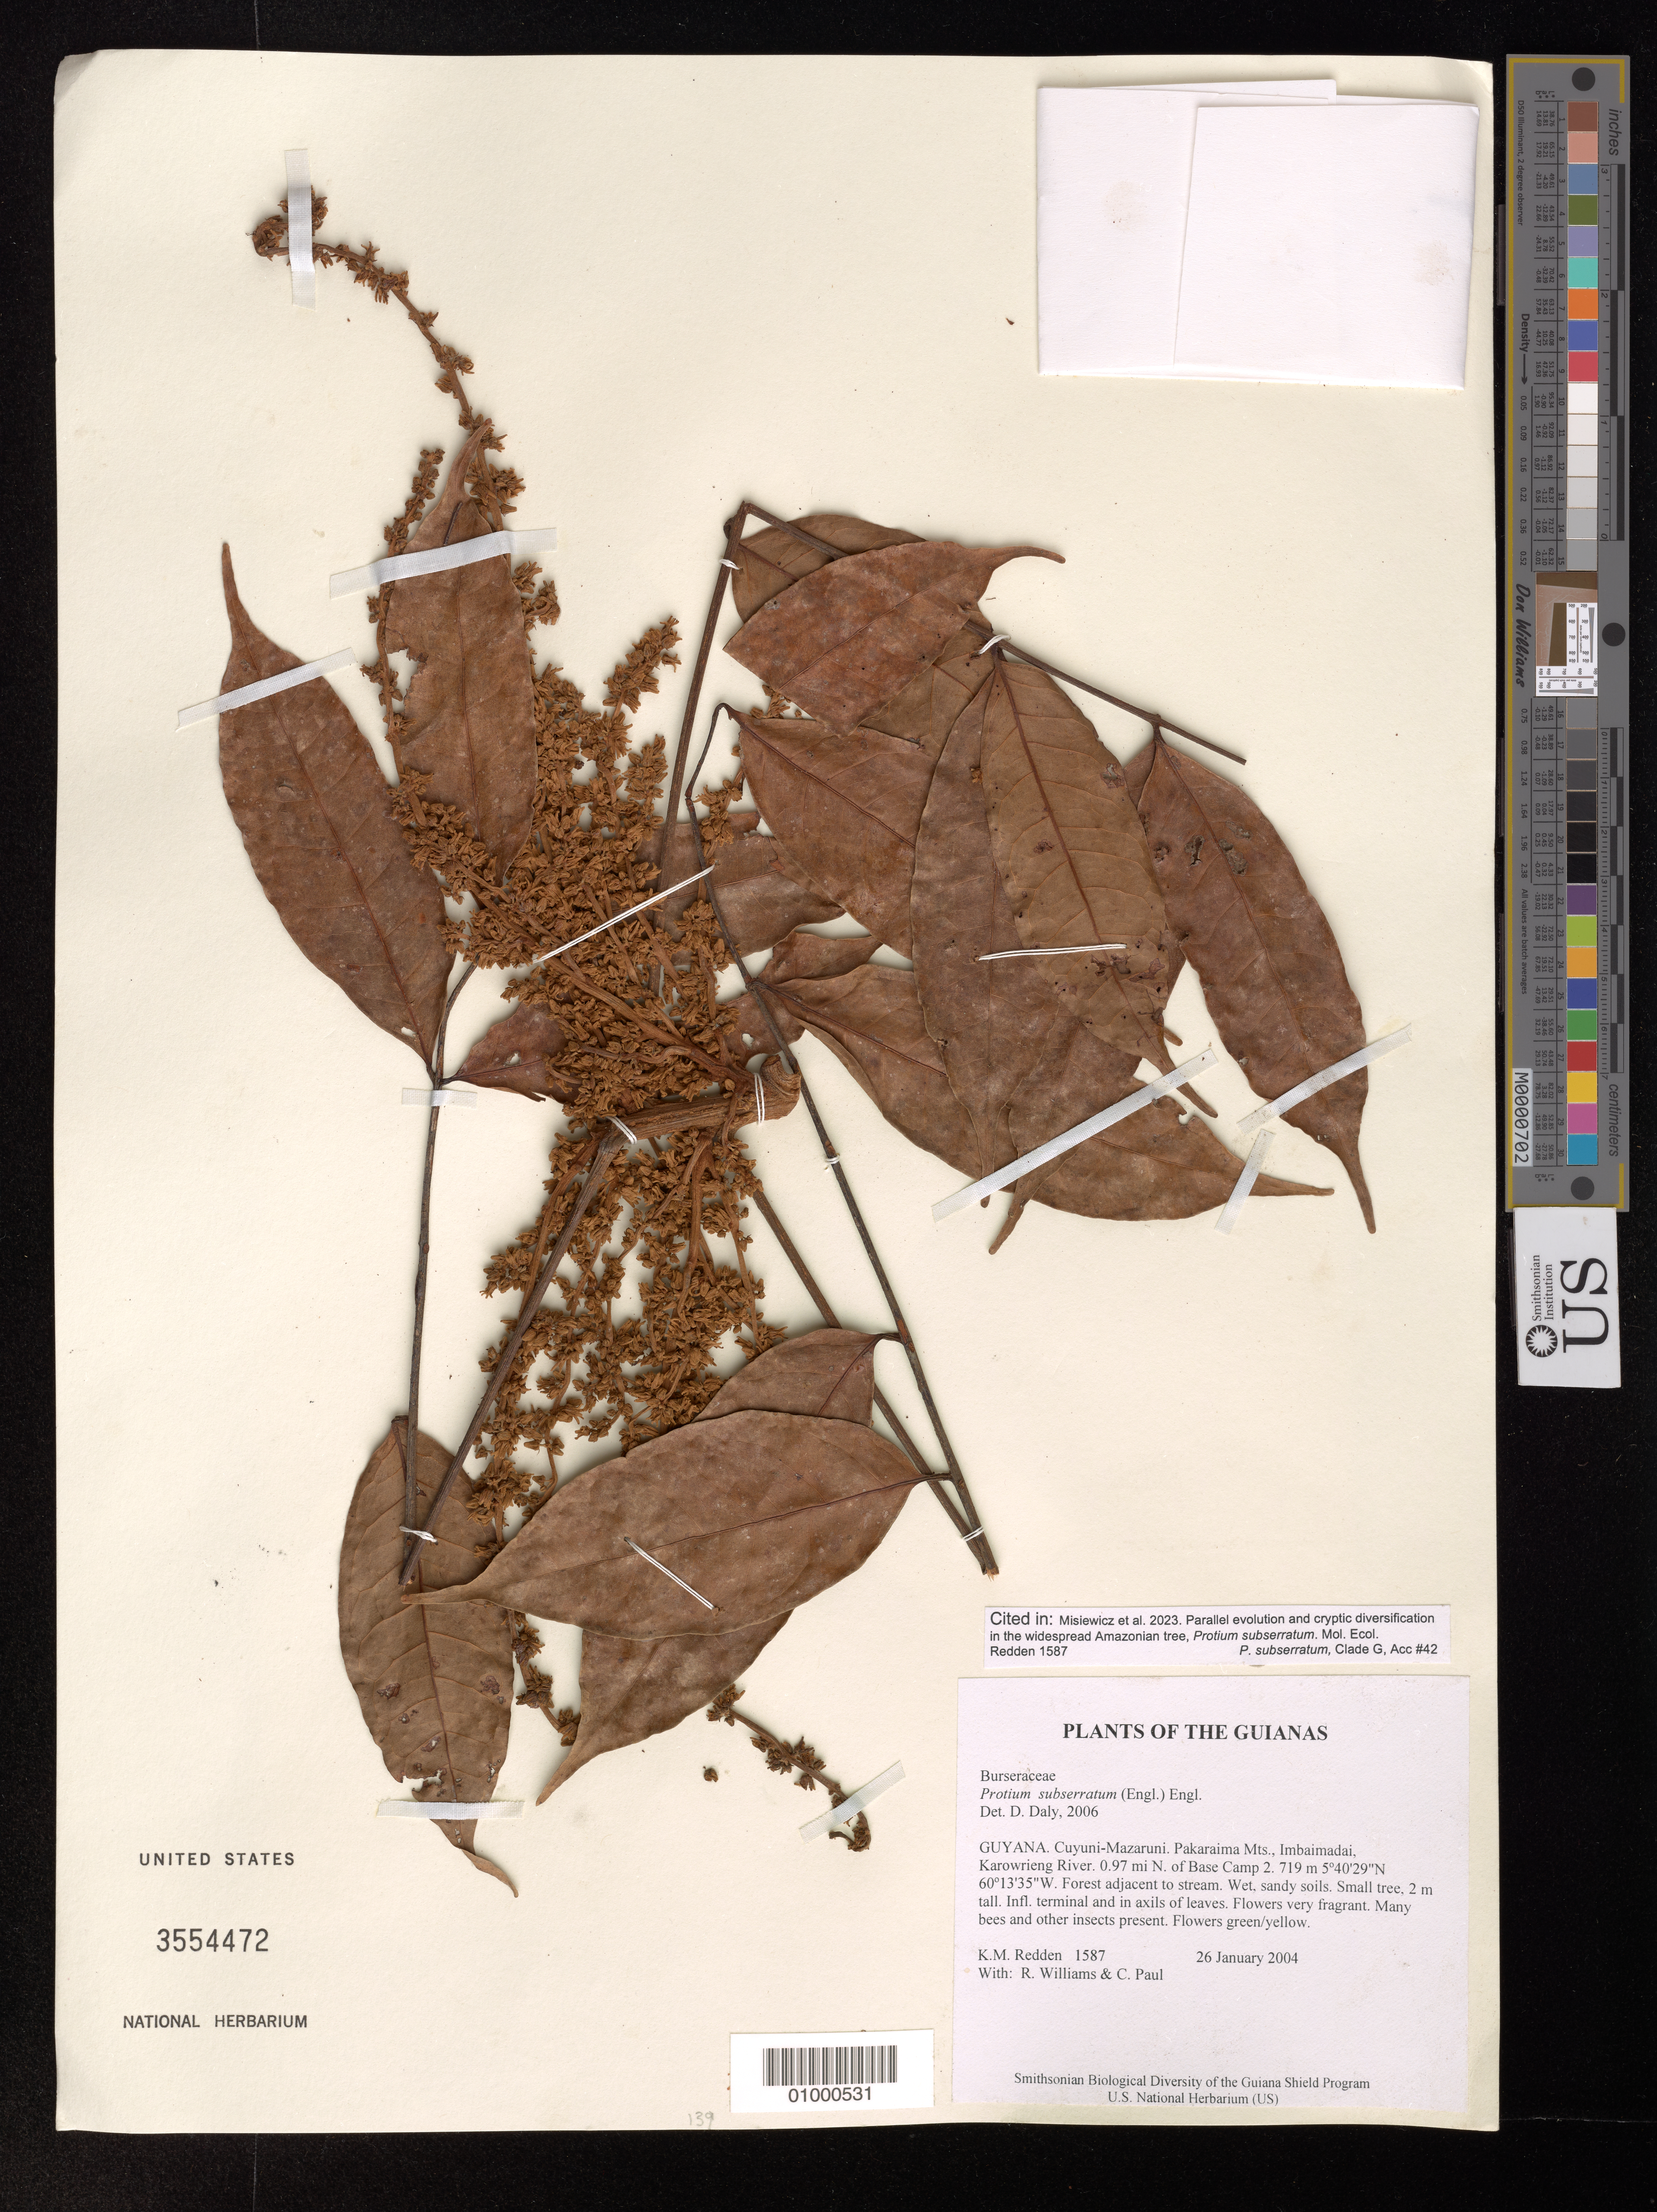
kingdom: Plantae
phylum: Tracheophyta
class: Magnoliopsida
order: Sapindales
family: Burseraceae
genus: Protium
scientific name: Protium subserratum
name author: (Engl.) Engl.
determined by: Daly, D. C.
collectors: K. M. Redden, R. Williams & C. Paul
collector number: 1587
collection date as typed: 26 January 2004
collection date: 2004-01-26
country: Guyana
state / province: Cuyuni-Mazaruni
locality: Pakaraima Mts., Imbaimadai, Karowrieng River. 0.97 mi N. of Base Camp 2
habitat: Forest adjacent to stream. Wet, sandy soils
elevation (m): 719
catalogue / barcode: US 3554472